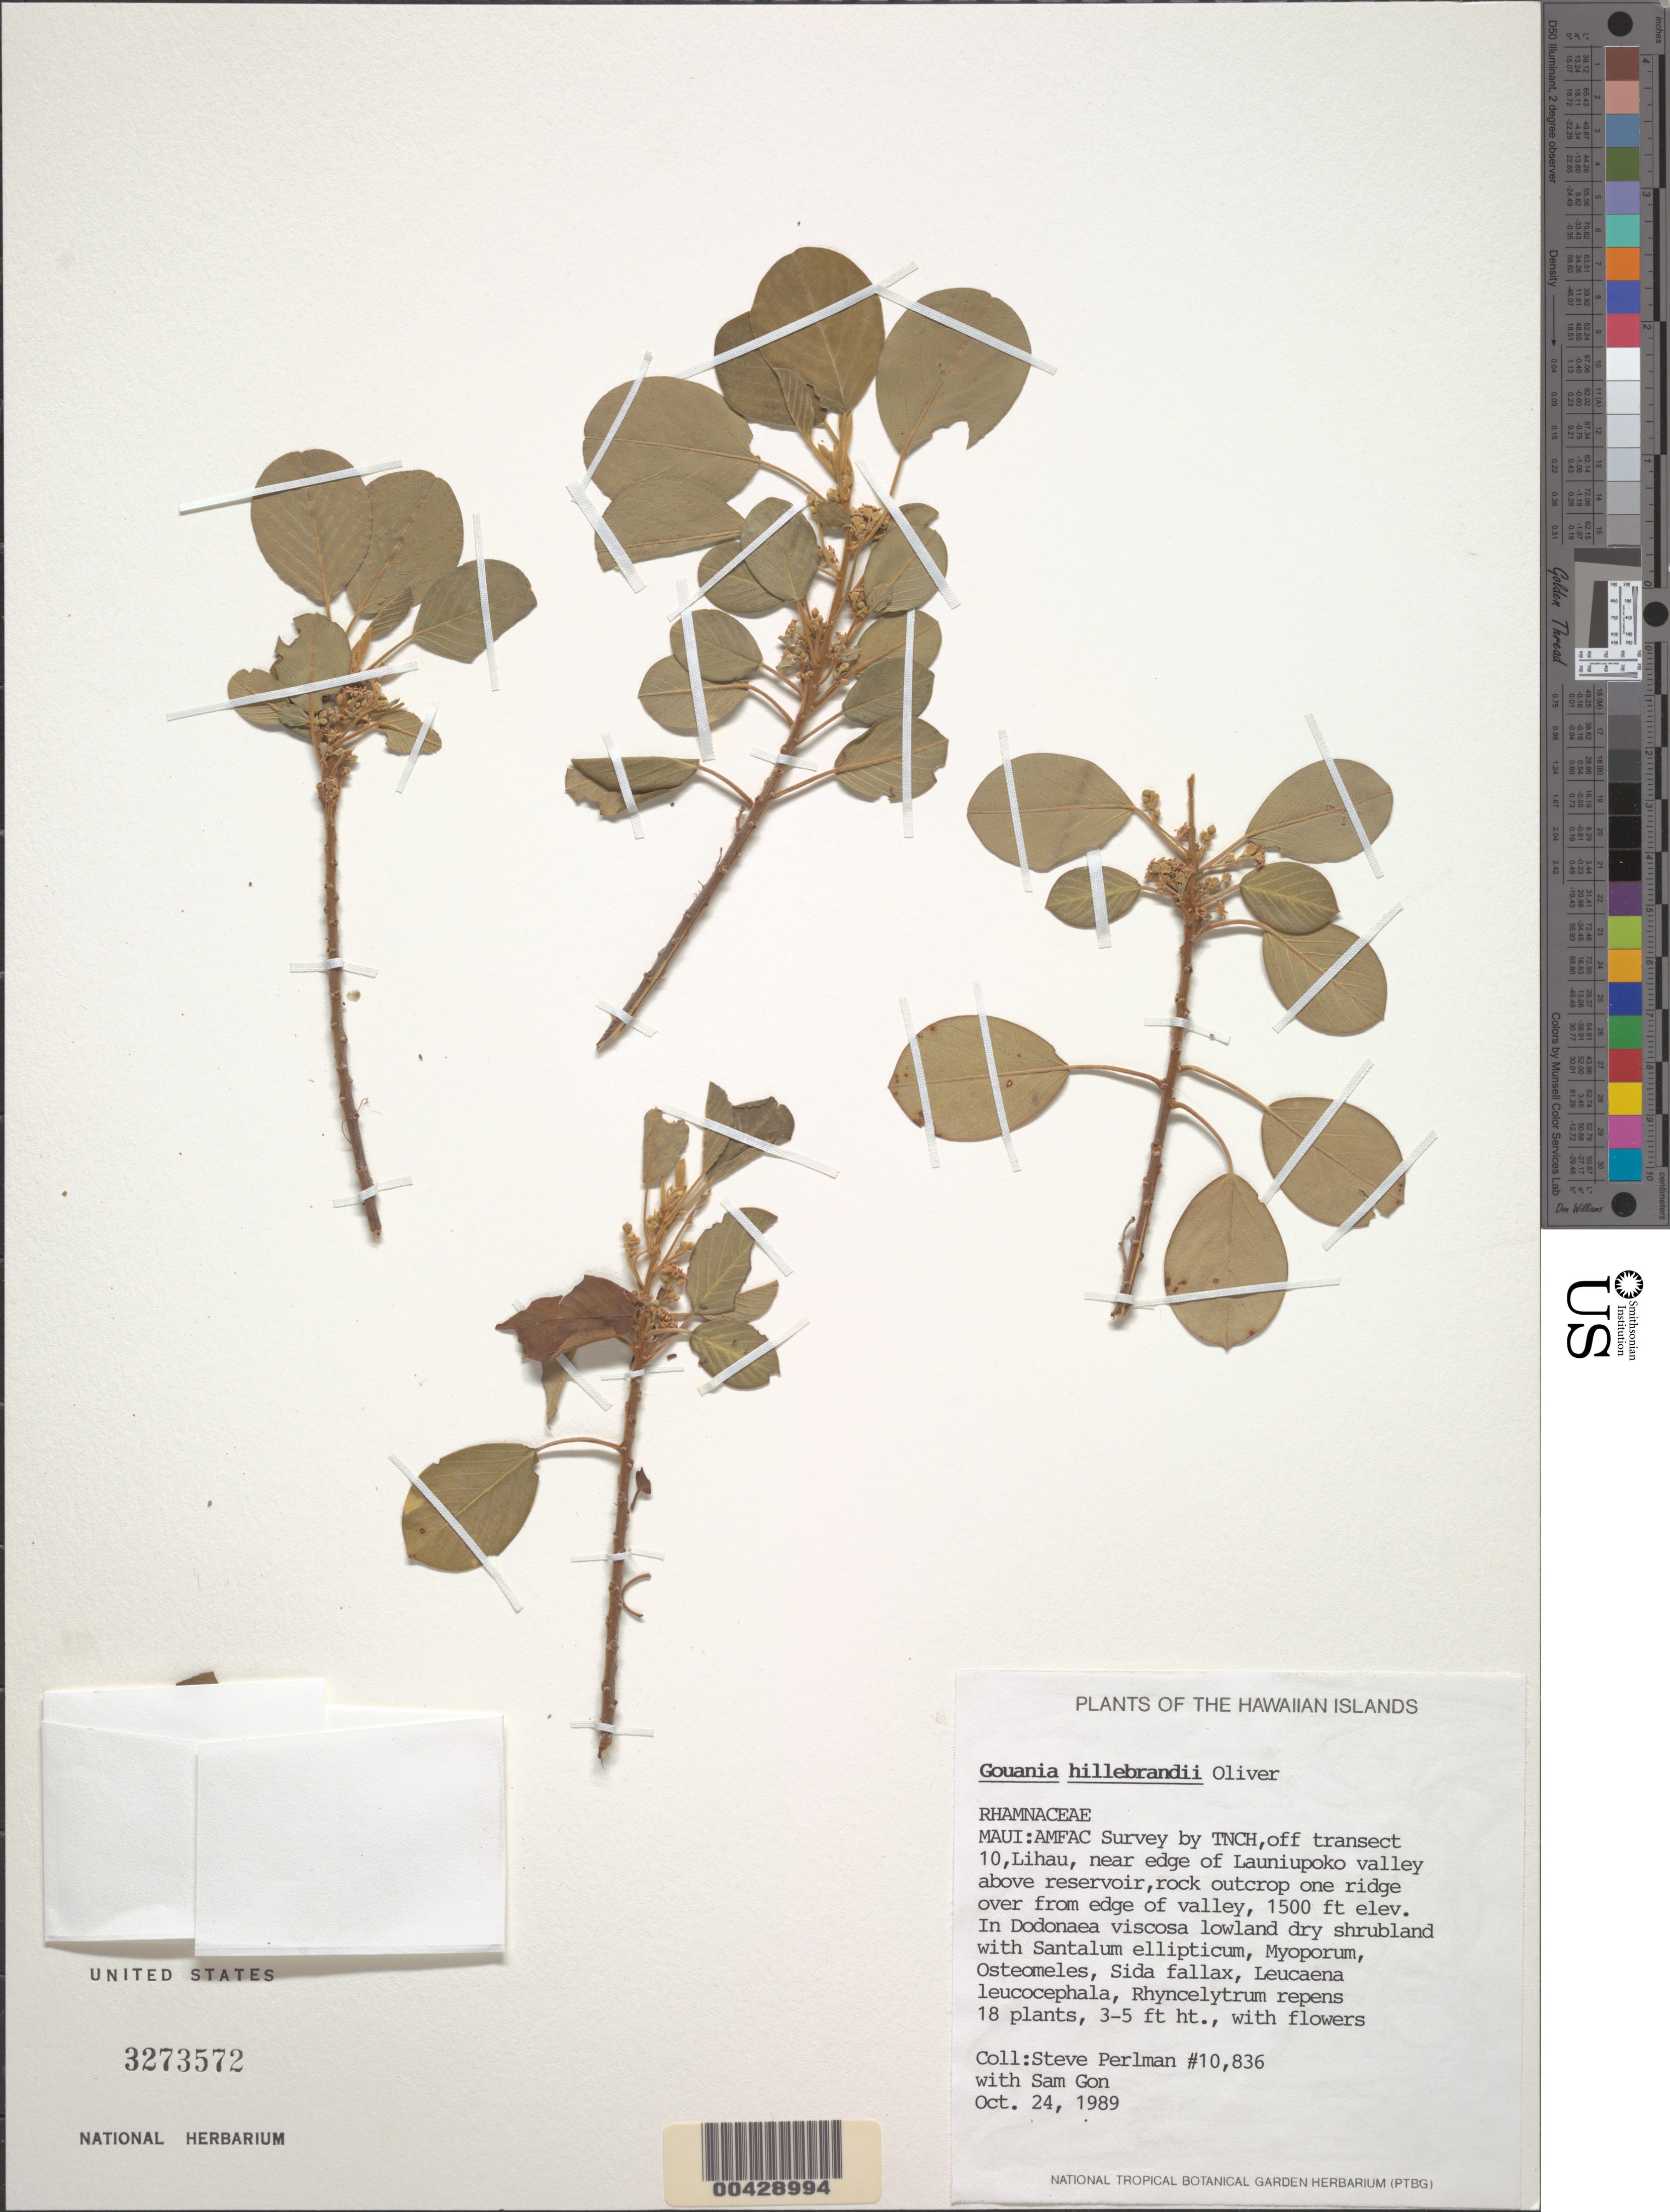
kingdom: Plantae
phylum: Tracheophyta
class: Magnoliopsida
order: Rosales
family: Rhamnaceae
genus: Gouania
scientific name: Gouania hillebrandii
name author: Oliv.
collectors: S. P. Perlman & S. Gon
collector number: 10836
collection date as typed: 24 Oct 1989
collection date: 1989-10-24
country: United States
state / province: Hawaii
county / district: Maui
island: Maui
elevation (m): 457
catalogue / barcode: US 3273572